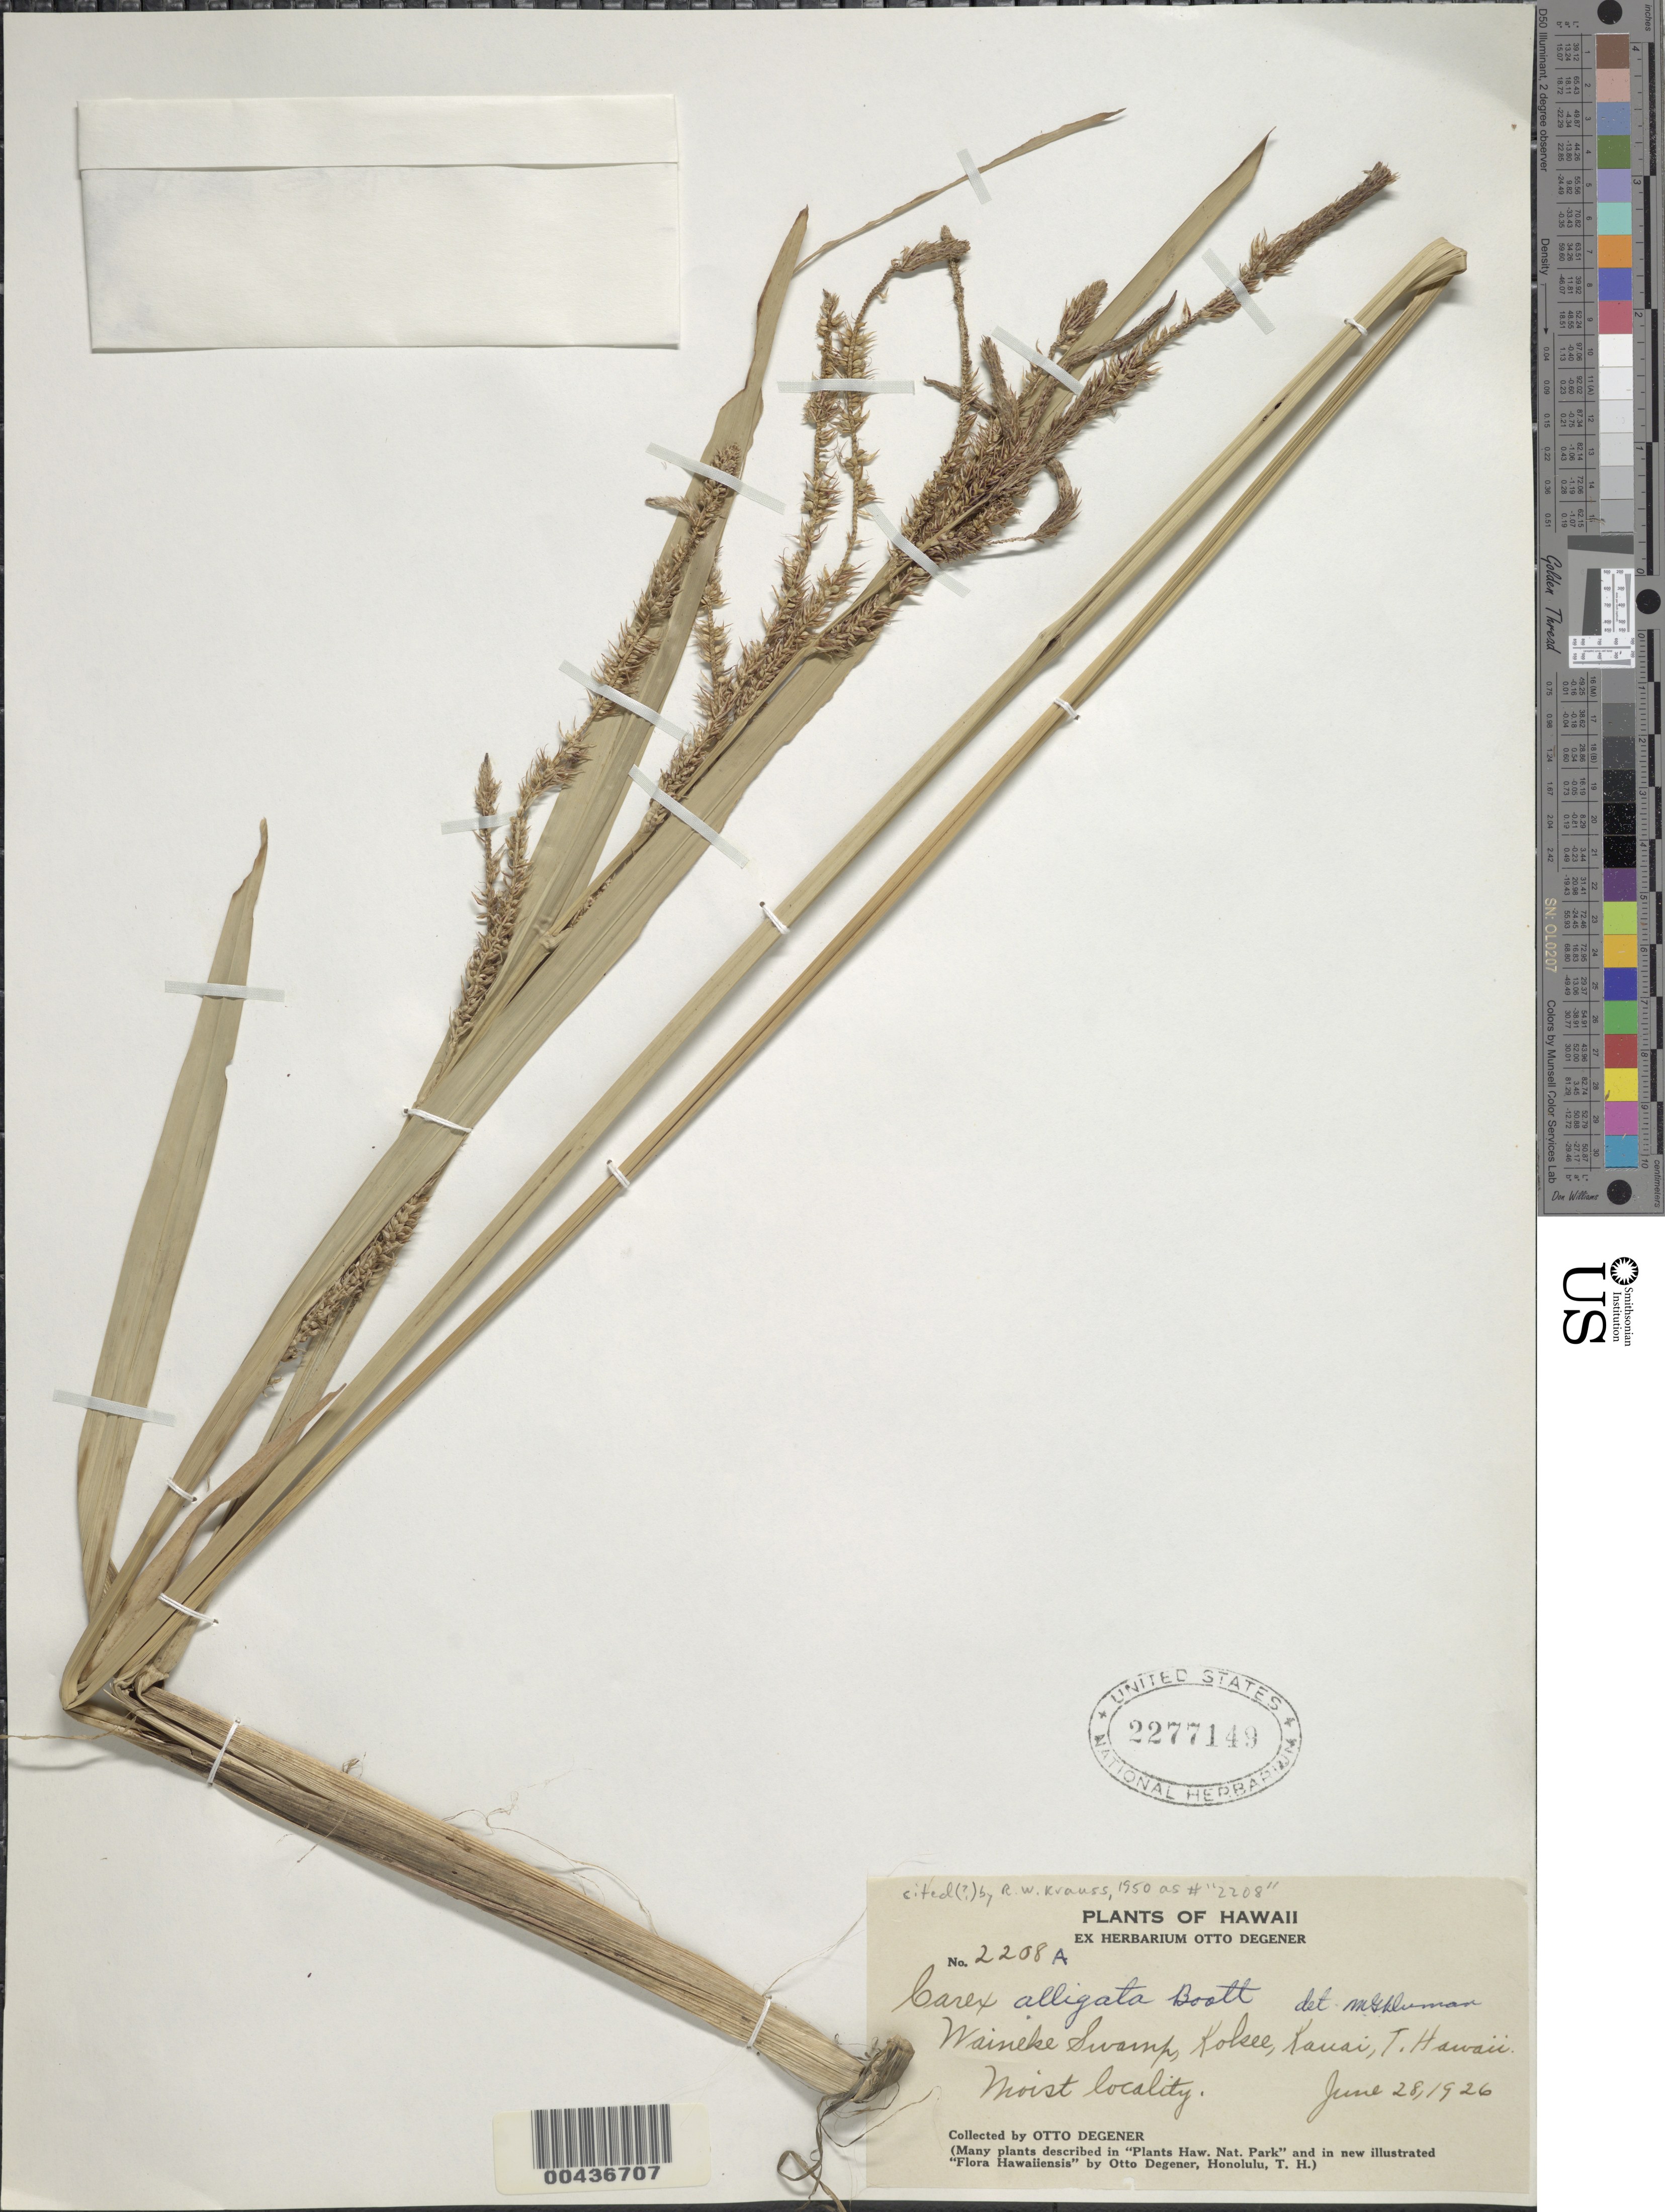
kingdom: Plantae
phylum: Tracheophyta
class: Liliopsida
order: Poales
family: Cyperaceae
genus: Carex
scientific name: Carex alligata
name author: Boott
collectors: O. Degener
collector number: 2208a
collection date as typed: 28 Jun 1926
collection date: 1926-06-28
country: United States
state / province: Hawaii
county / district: Kauai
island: Kaua'i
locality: Waineke Swamp, Kokee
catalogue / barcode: US 2277149